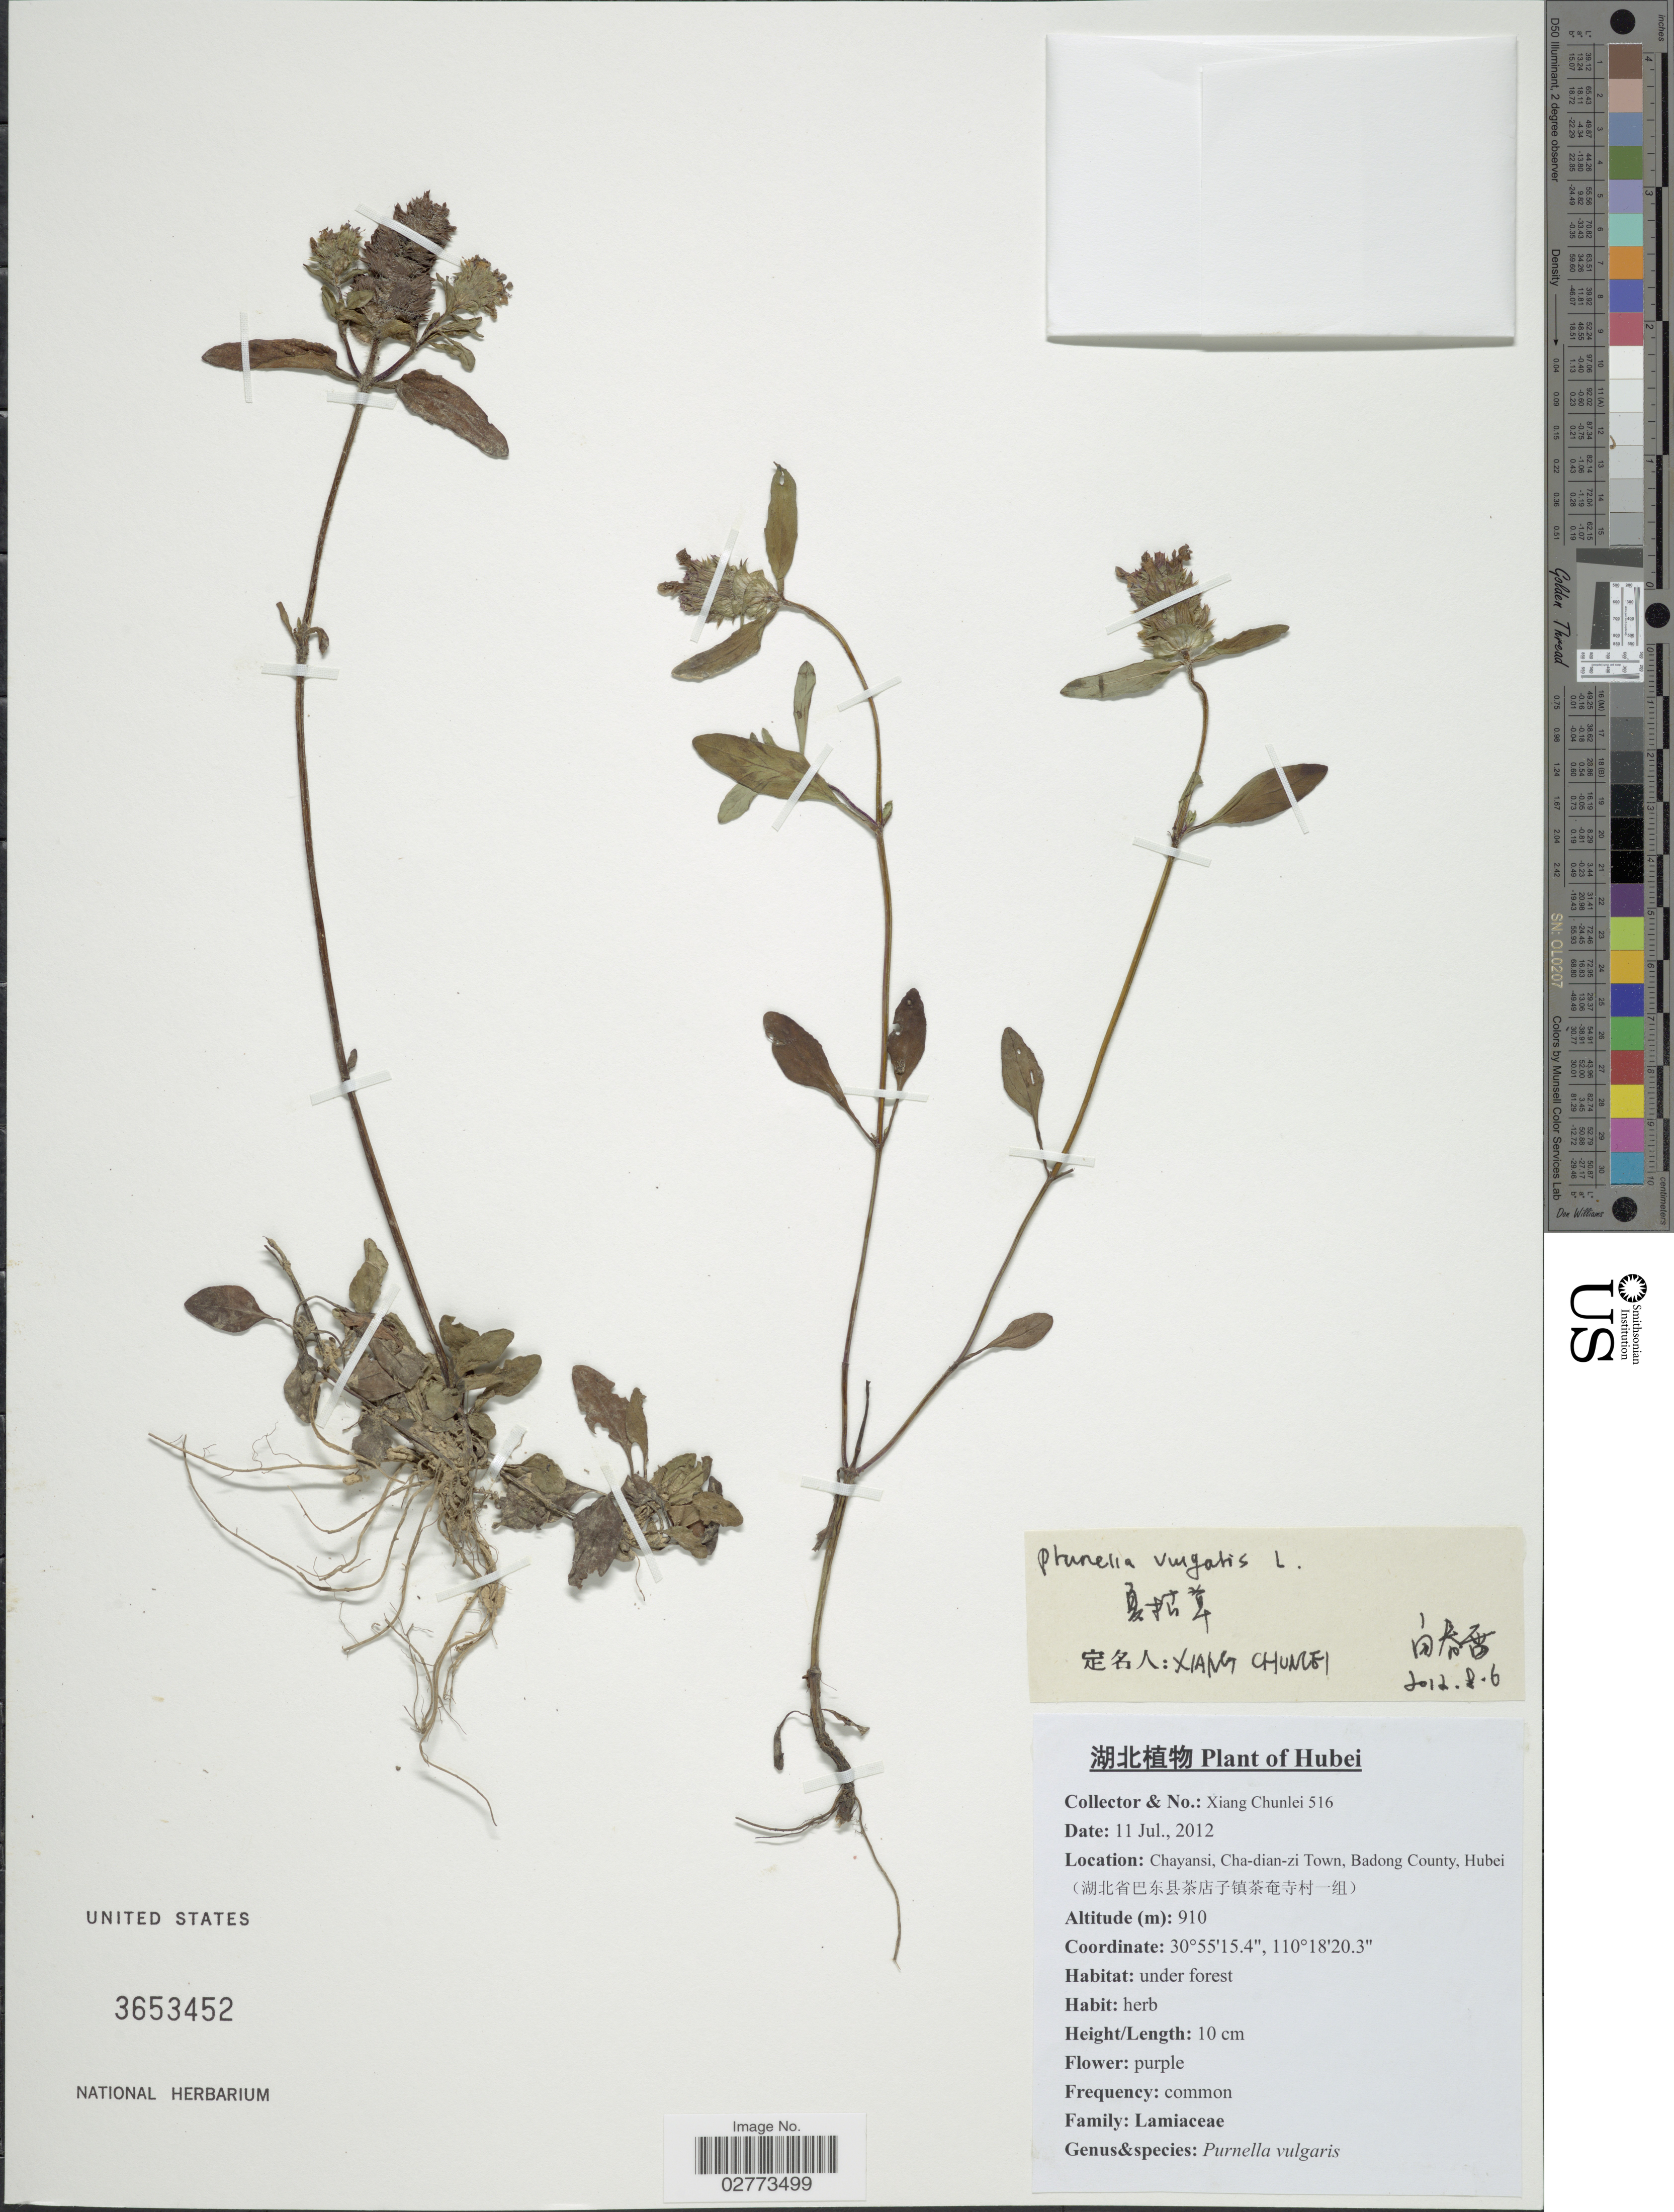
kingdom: Plantae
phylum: Tracheophyta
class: Magnoliopsida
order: Lamiales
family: Lamiaceae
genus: Prunella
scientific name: Prunella vulgaris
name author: L.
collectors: X. Chunlei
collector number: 516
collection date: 2012-07-11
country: China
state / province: Hubei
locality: Chayansi, Cha-dian-zi Town, Badong County, Hubei.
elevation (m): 910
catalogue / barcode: US 3653452